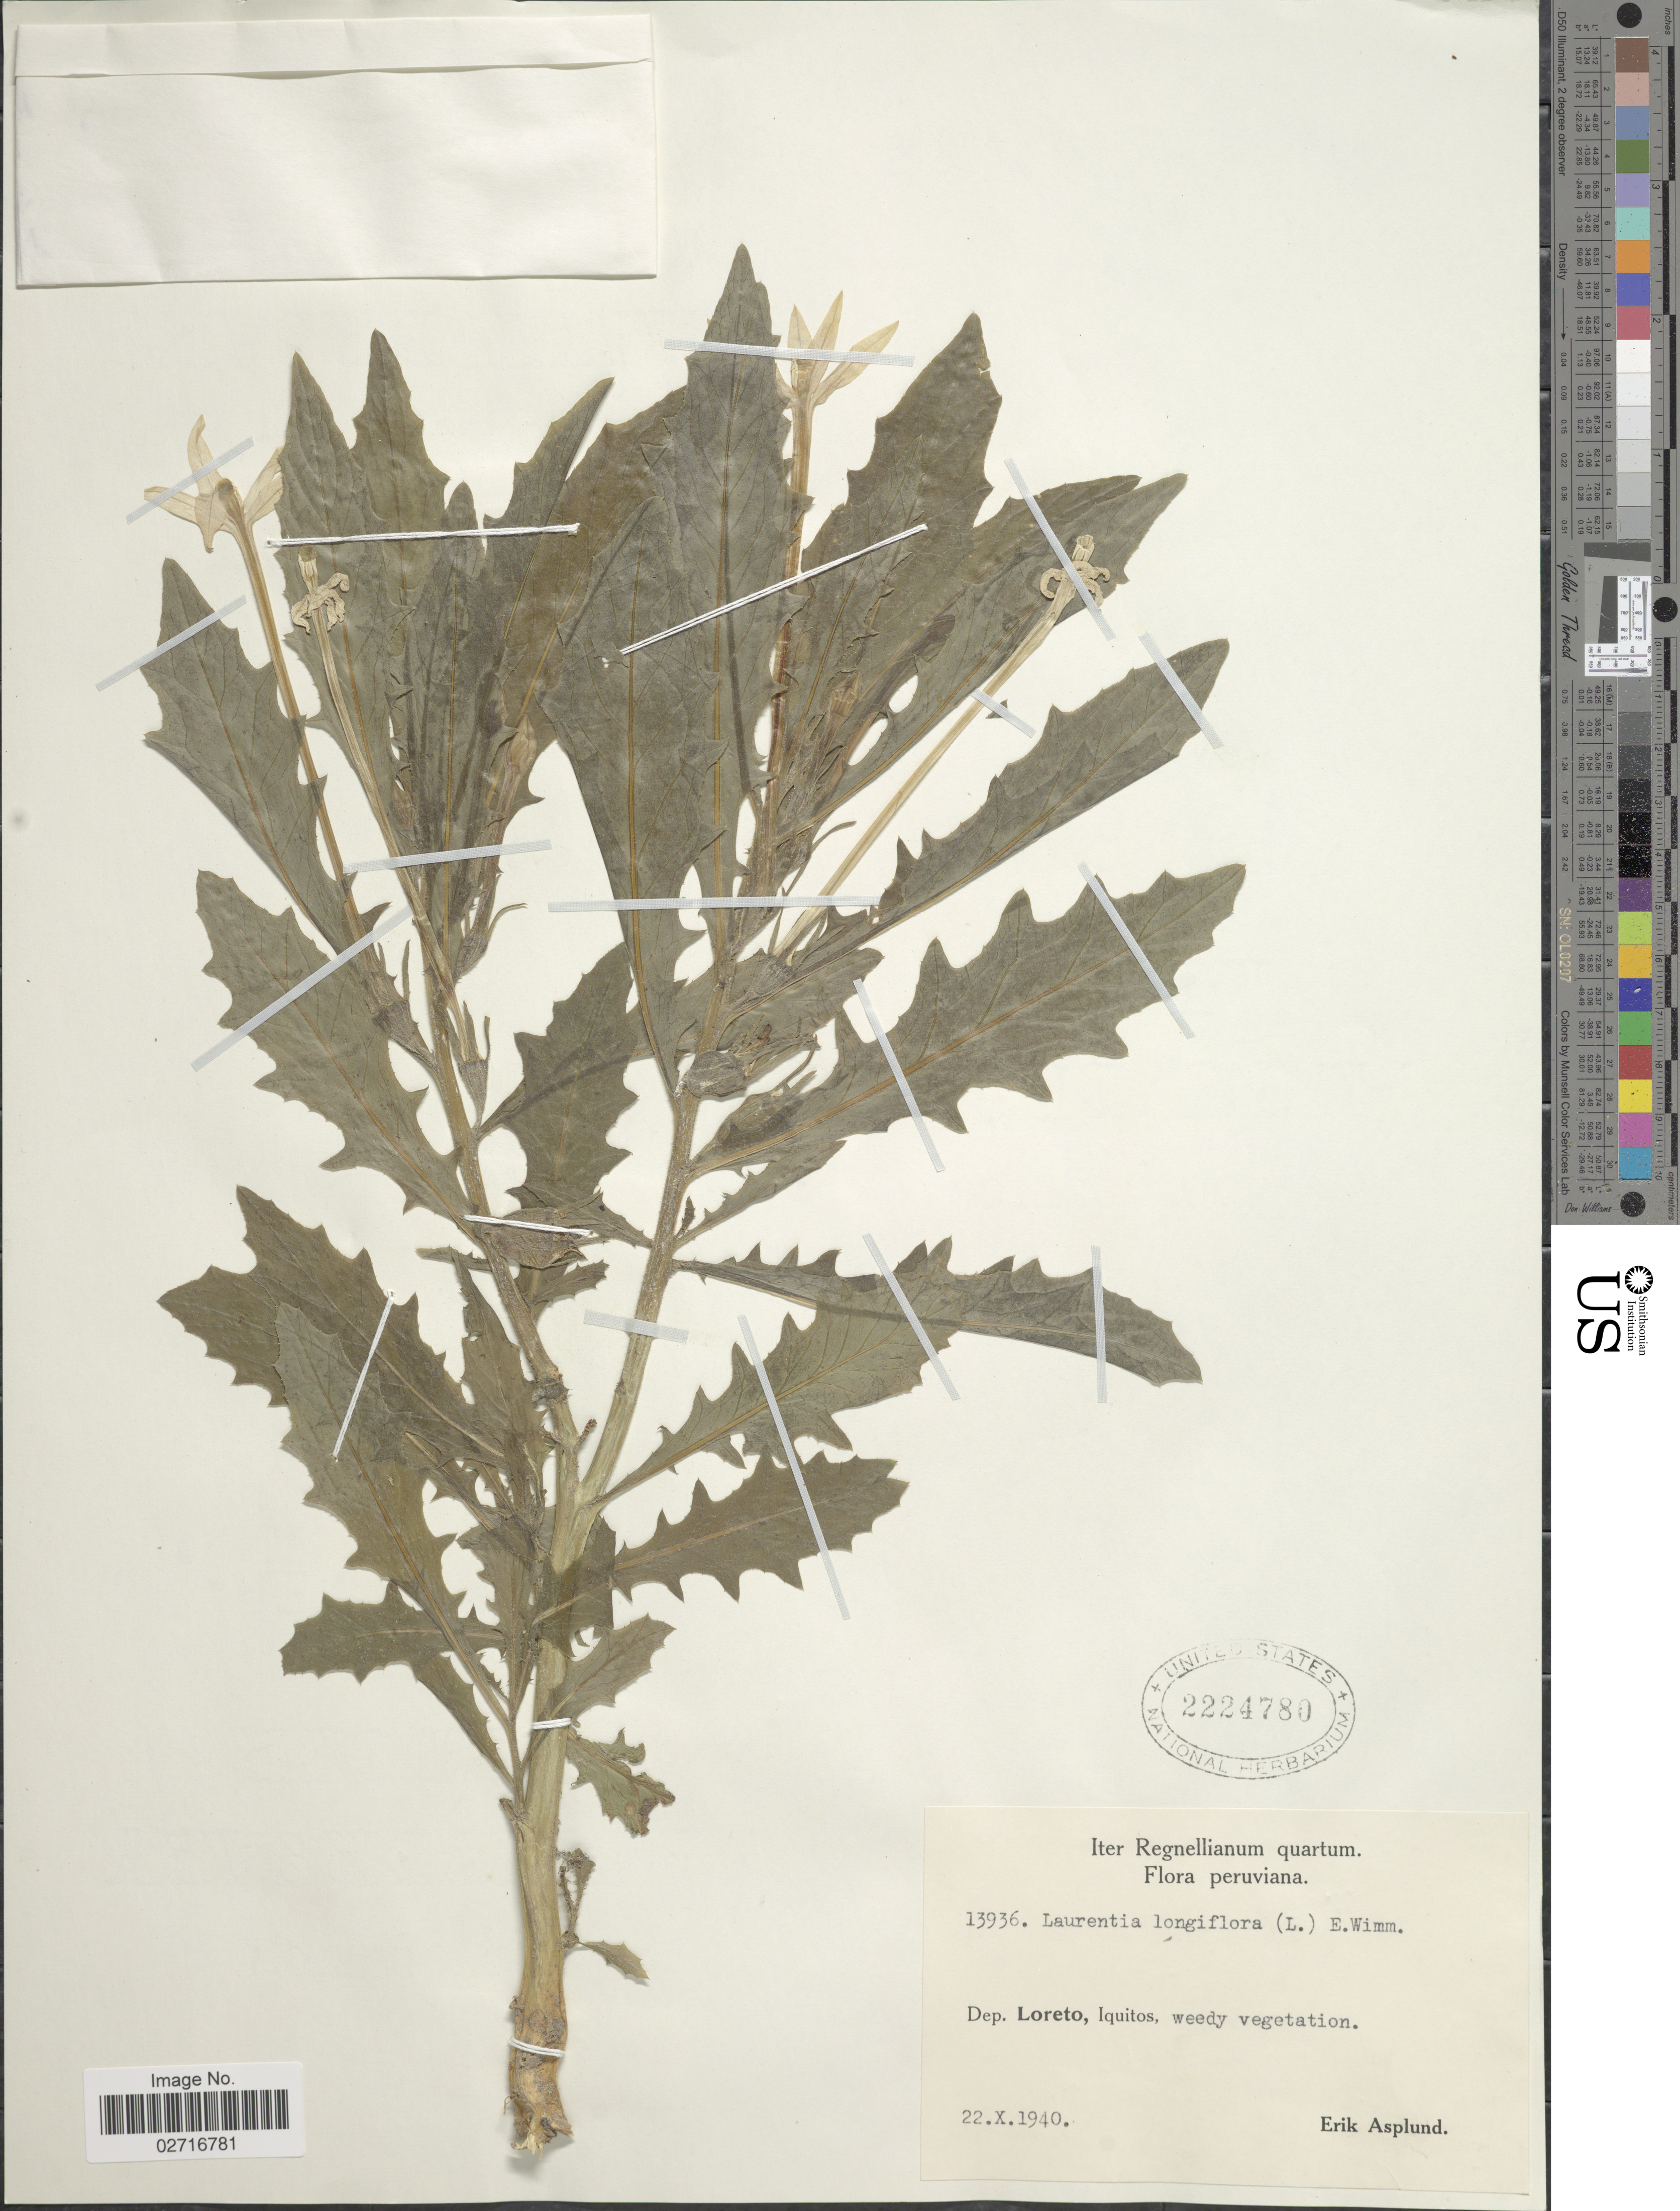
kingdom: Plantae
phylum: Tracheophyta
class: Magnoliopsida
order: Asterales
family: Campanulaceae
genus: Hippobroma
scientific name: Hippobroma longiflora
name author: (L.) G. Don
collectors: E. Asplund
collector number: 13936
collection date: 1940-10-22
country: Peru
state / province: Loreto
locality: Iter Regnellianum quartum, Iquitos, weedy vegetation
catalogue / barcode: US 2224780